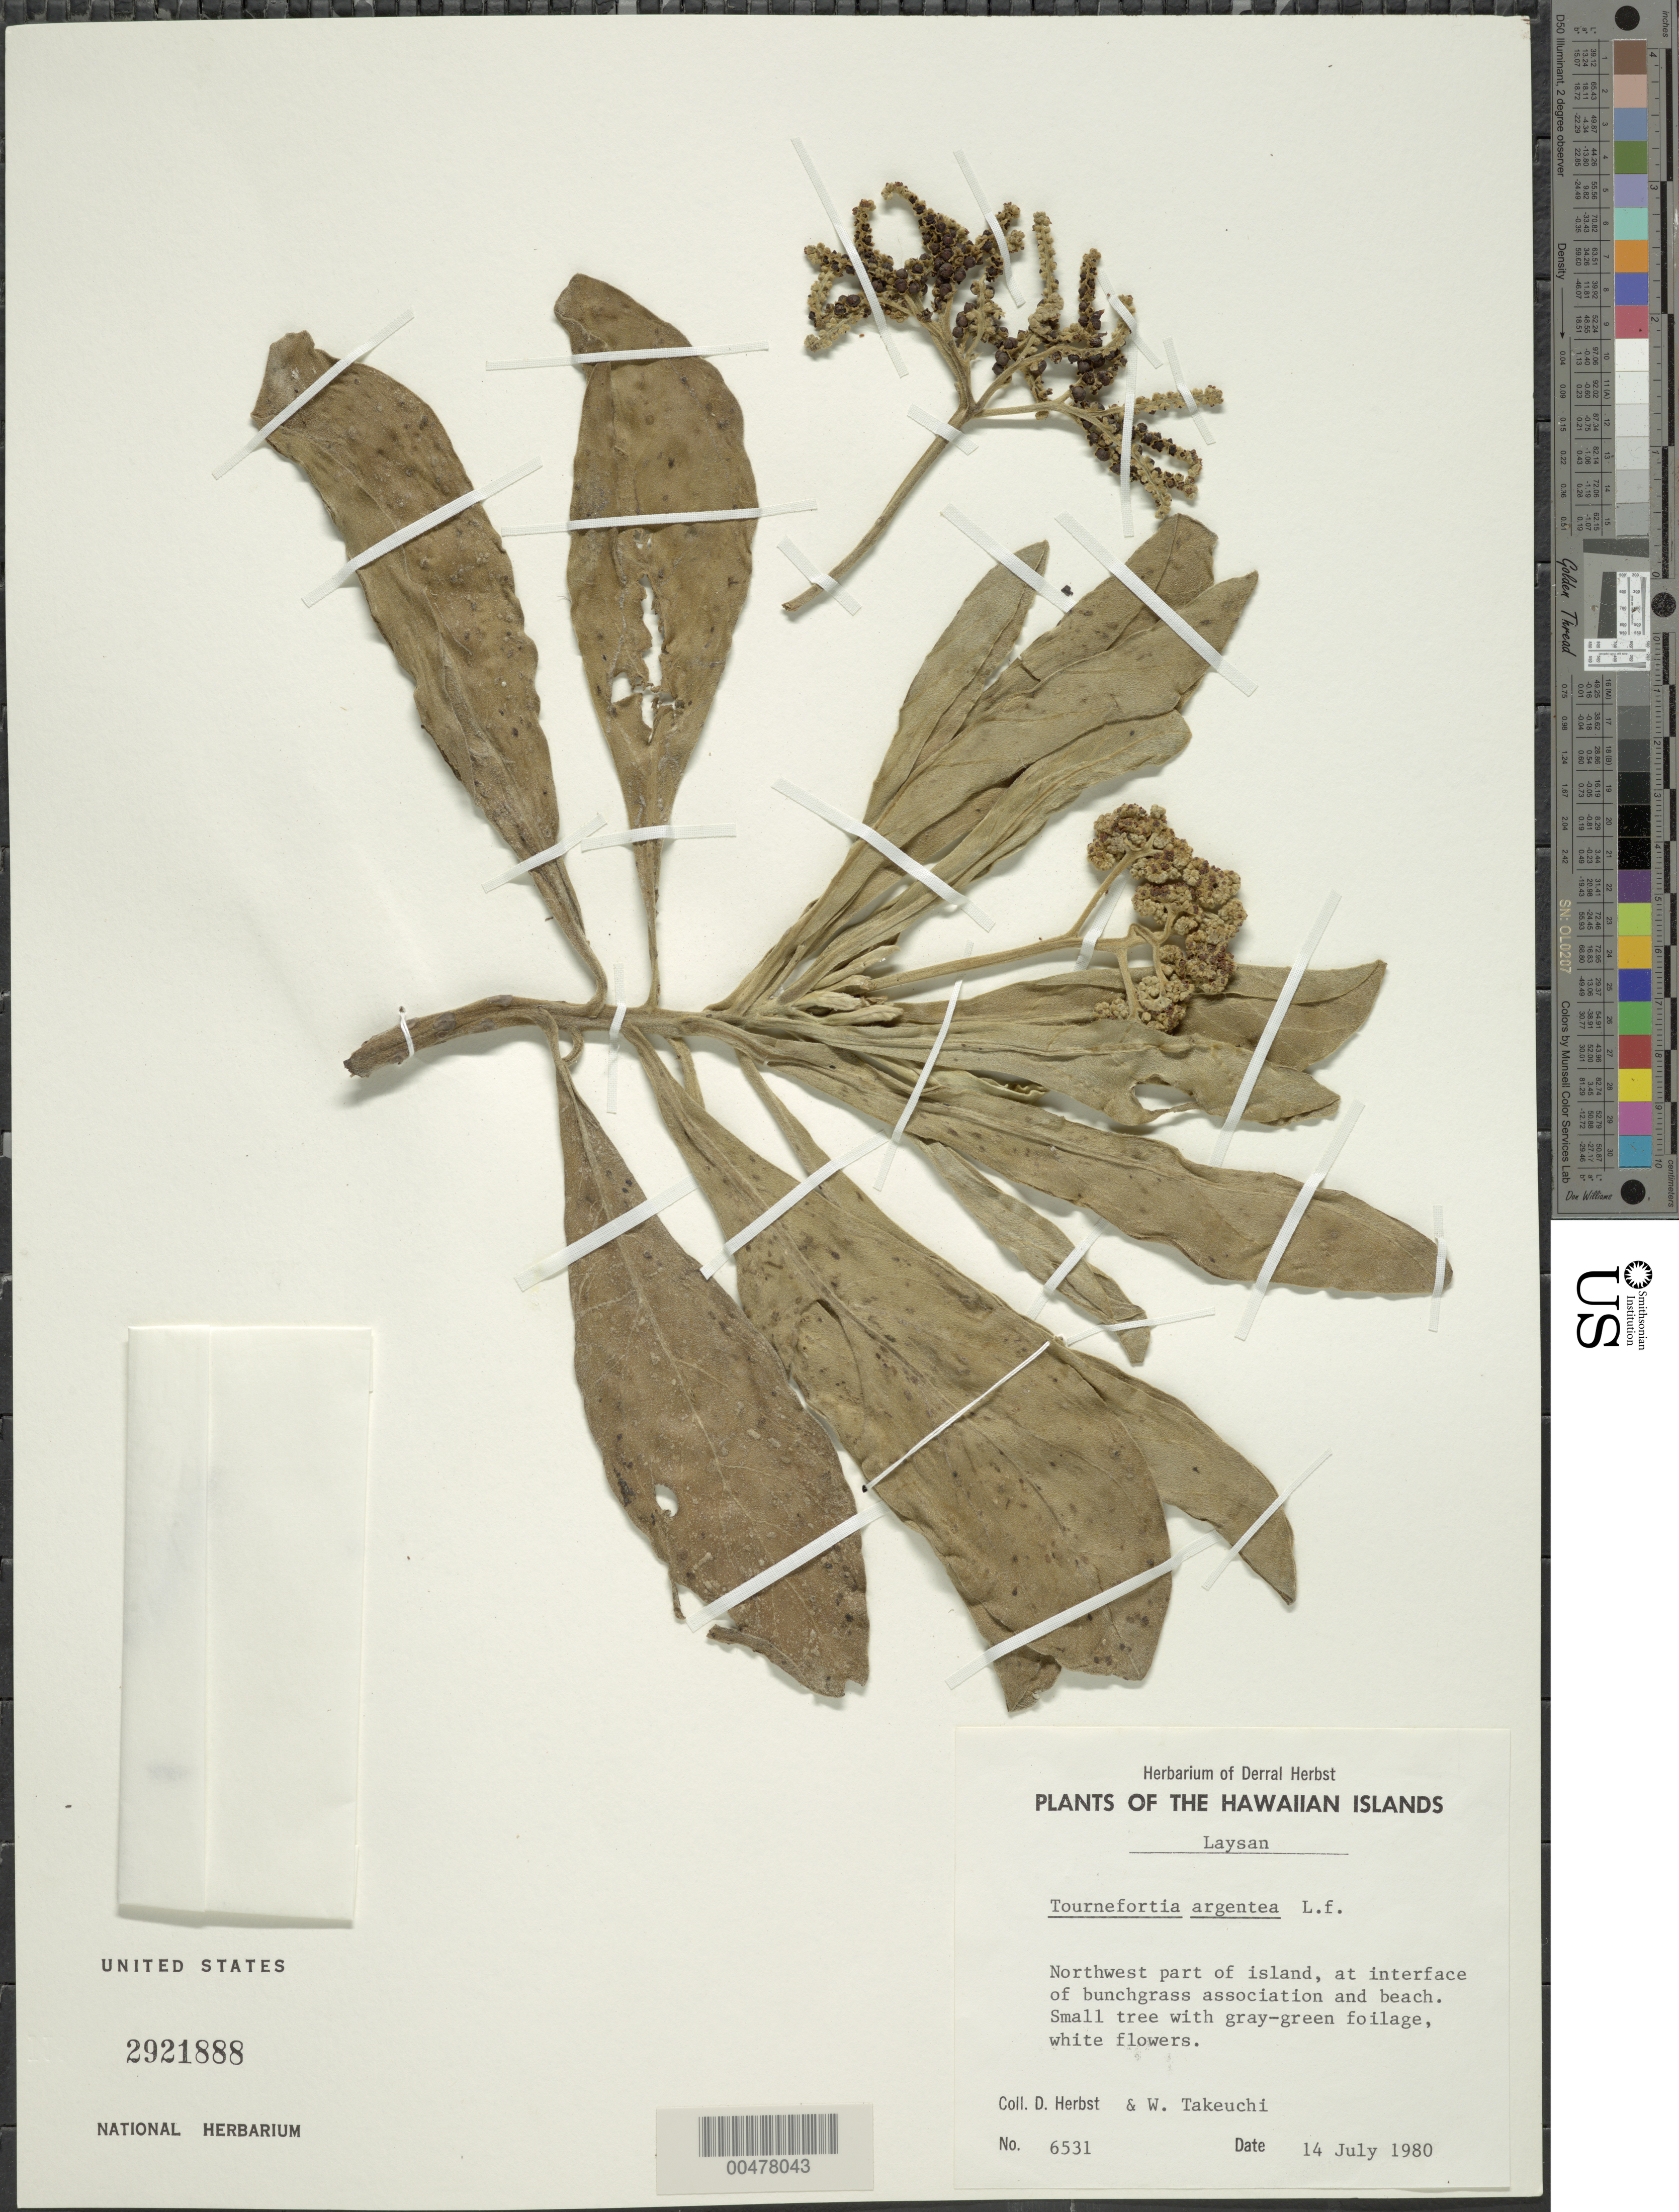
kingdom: Plantae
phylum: Tracheophyta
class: Magnoliopsida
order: Boraginales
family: Heliotropiaceae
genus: Heliotropium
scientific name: Heliotropium arboreum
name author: (Blanco) Mabberley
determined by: Wagner, W. L., (BOT), Smithsonian Institution - National Museum of Natural History (UNITED STATES)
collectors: D. R. Herbst & W. N. Takeuchi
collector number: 6531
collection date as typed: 14 Jul 1980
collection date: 1980-07-14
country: United States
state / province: Hawaii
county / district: Honolulu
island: Laysan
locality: NW part of island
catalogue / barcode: US 2921888